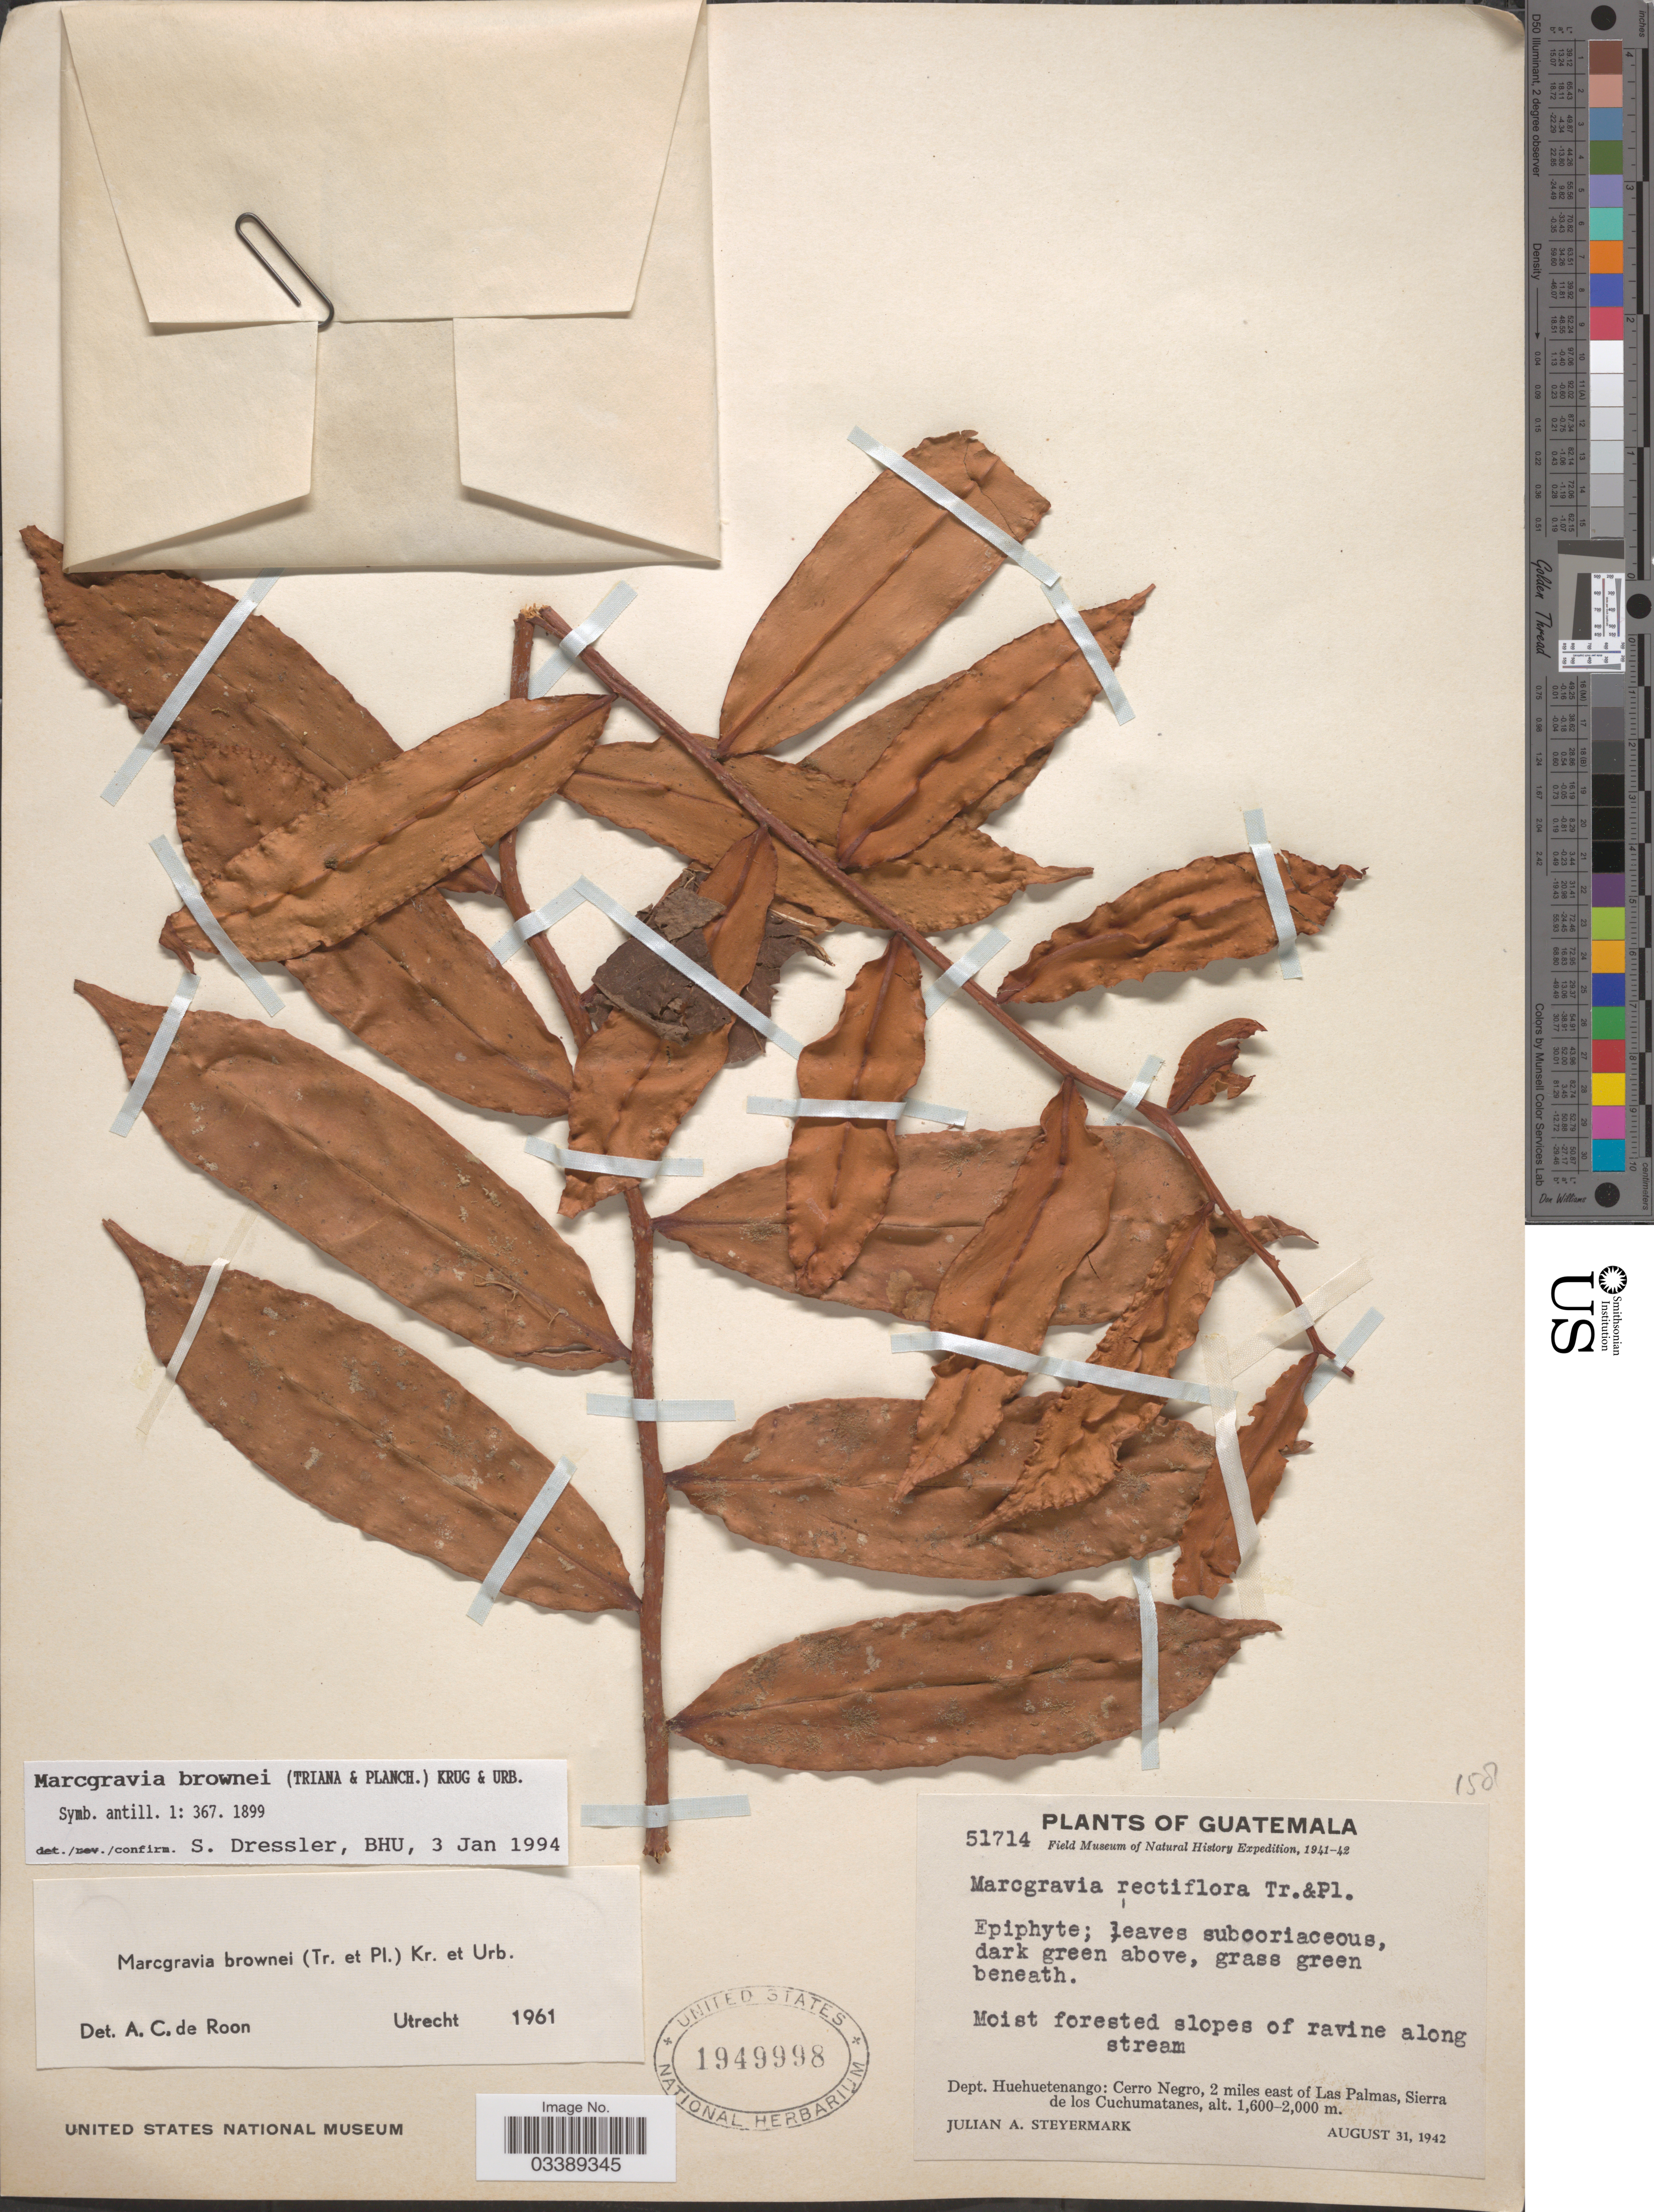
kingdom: Plantae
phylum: Tracheophyta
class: Magnoliopsida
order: Ericales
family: Marcgraviaceae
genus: Marcgravia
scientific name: Marcgravia brownei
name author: (Triana & Planch.) Krug & Urb.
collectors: J. Steyermark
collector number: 51714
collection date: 1942-08-31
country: Guatemala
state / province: Huehuetenango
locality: Dept. Huehuetenango: Cerro Negro, 2 miles east of Las Palmas, Sierra de los Cuchumatanes.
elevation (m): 1600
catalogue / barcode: US 1949998